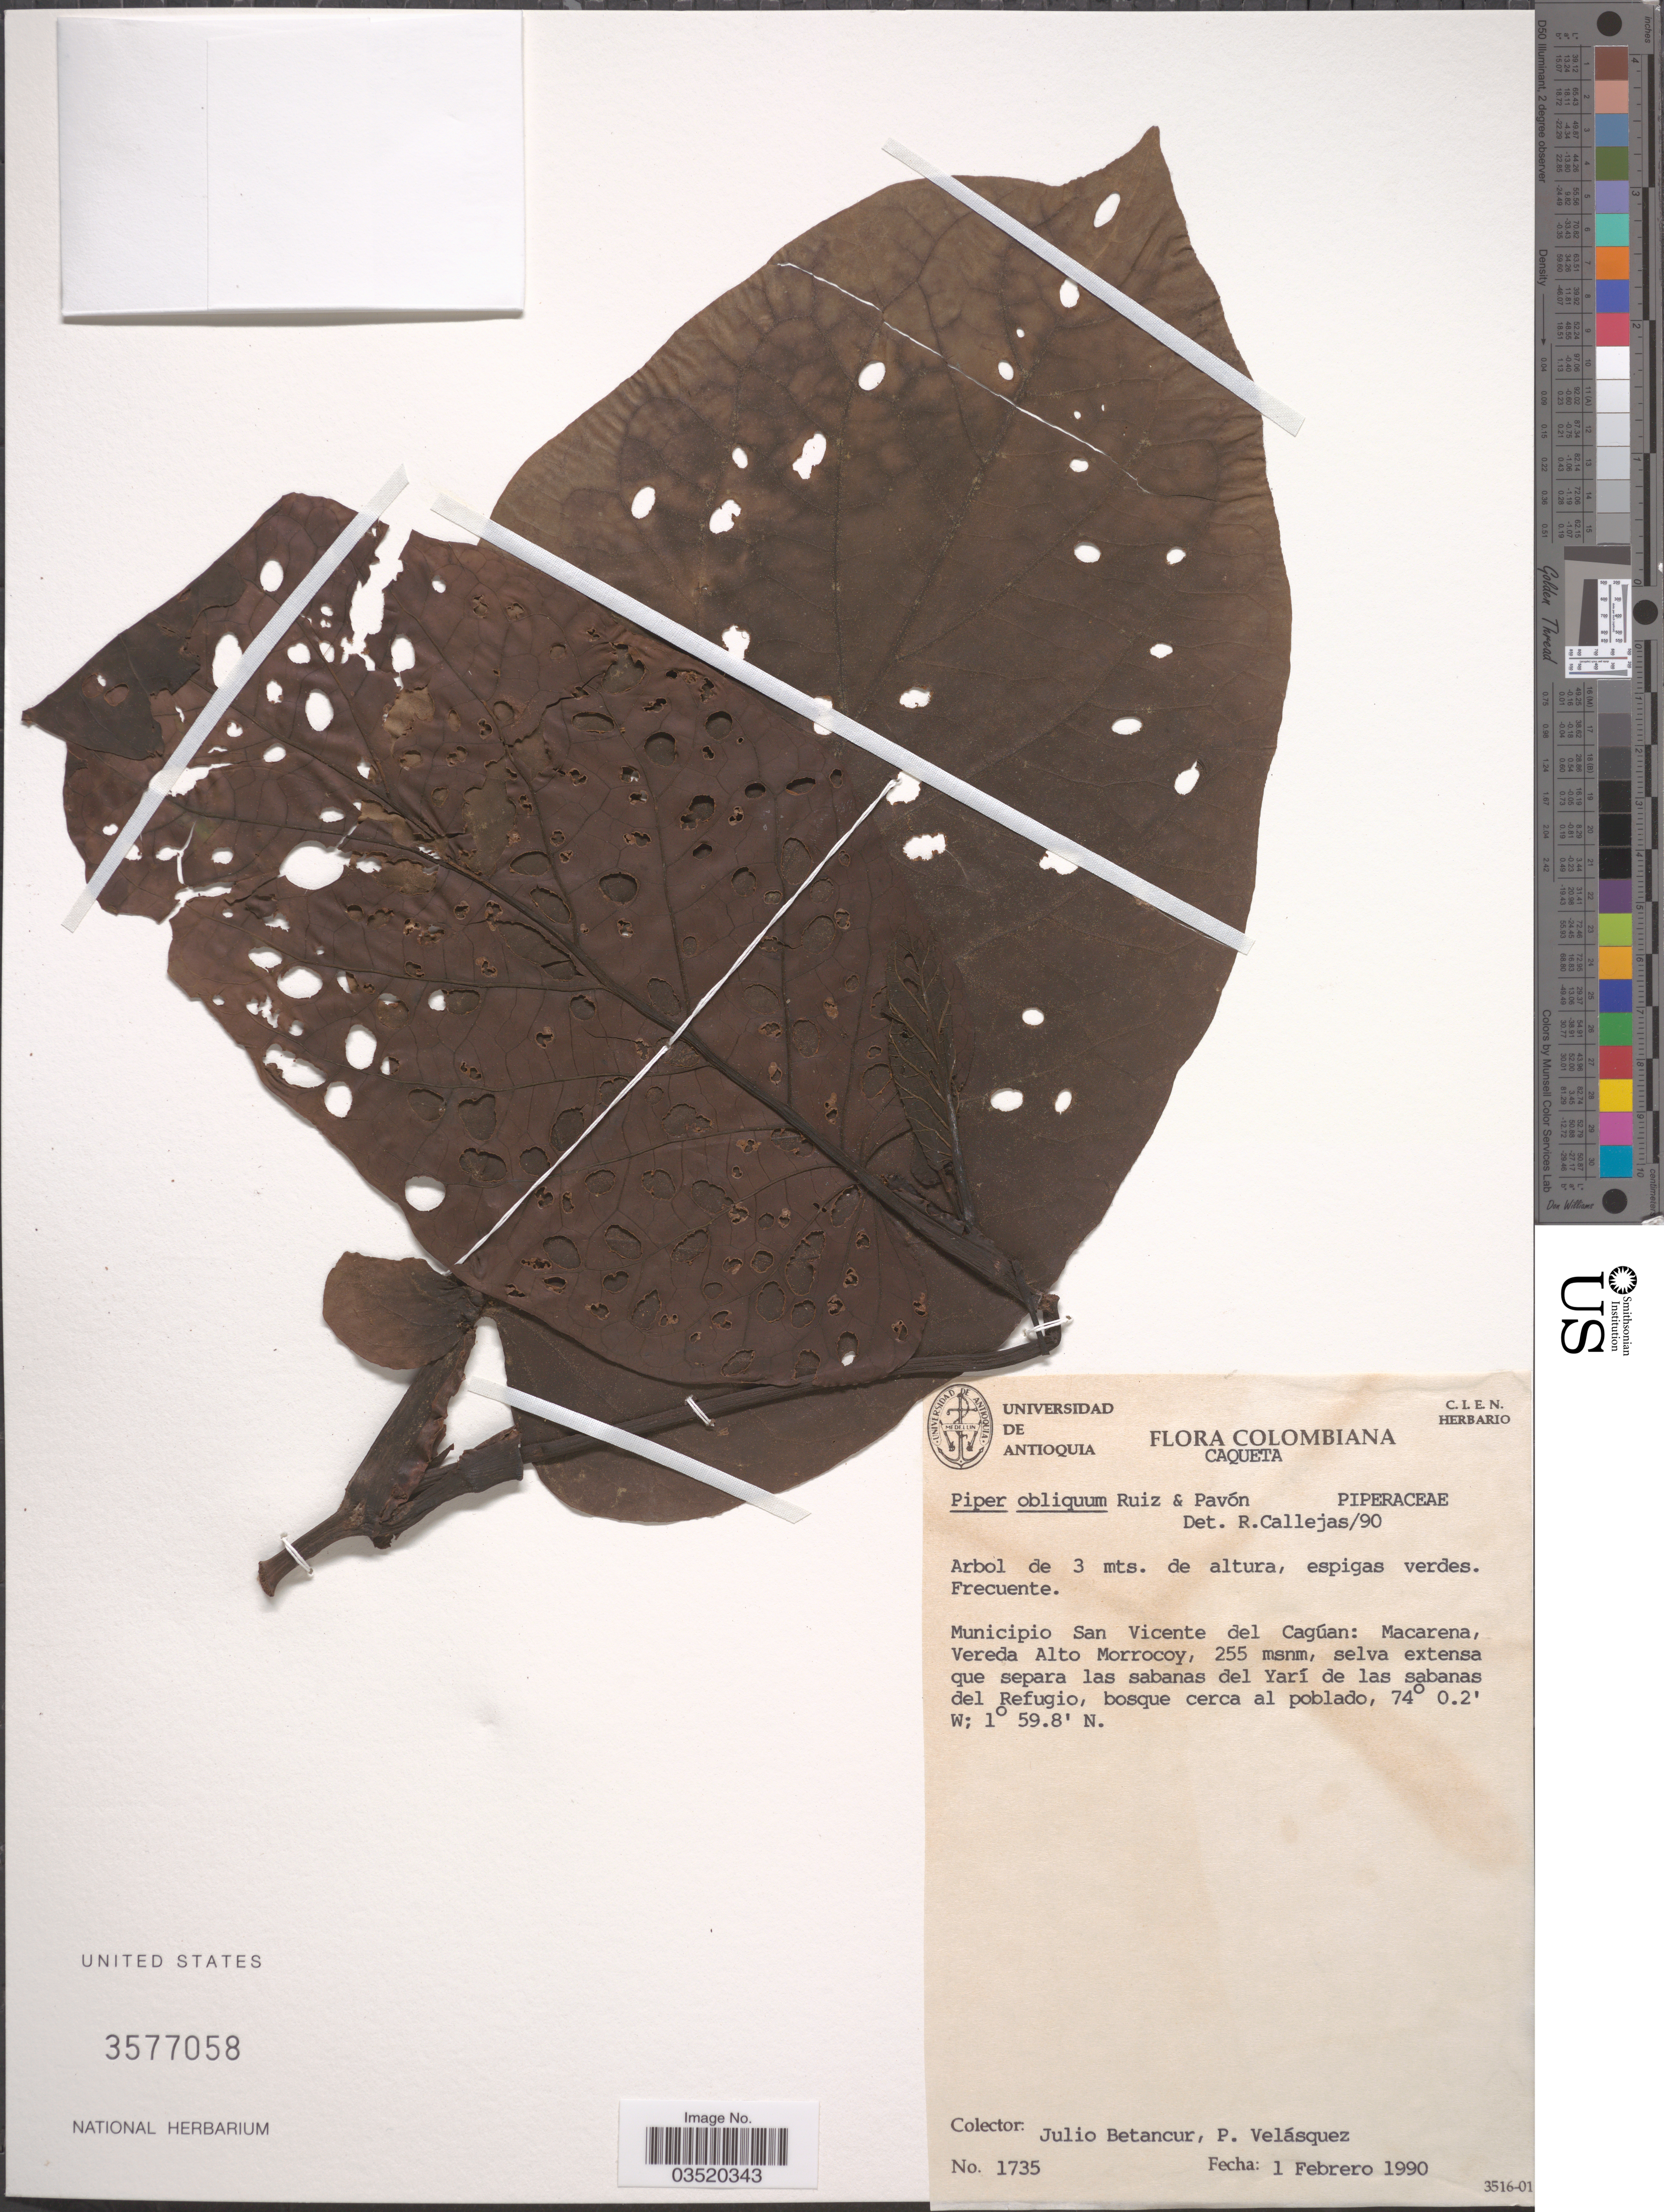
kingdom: Plantae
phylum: Tracheophyta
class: Magnoliopsida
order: Piperales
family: Piperaceae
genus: Piper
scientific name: Piper obliquum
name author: Ruiz & Pav.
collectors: J. Betancur & P. Velasquez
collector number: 1735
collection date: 1990-02-01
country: Colombia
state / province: Caquetá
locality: Municipio San Vicente del Cagúan: Macarena, Vereda Alto Morrocoy, las sabanas del Yarí de las sabanas del Refugio.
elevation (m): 255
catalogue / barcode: US 3577058